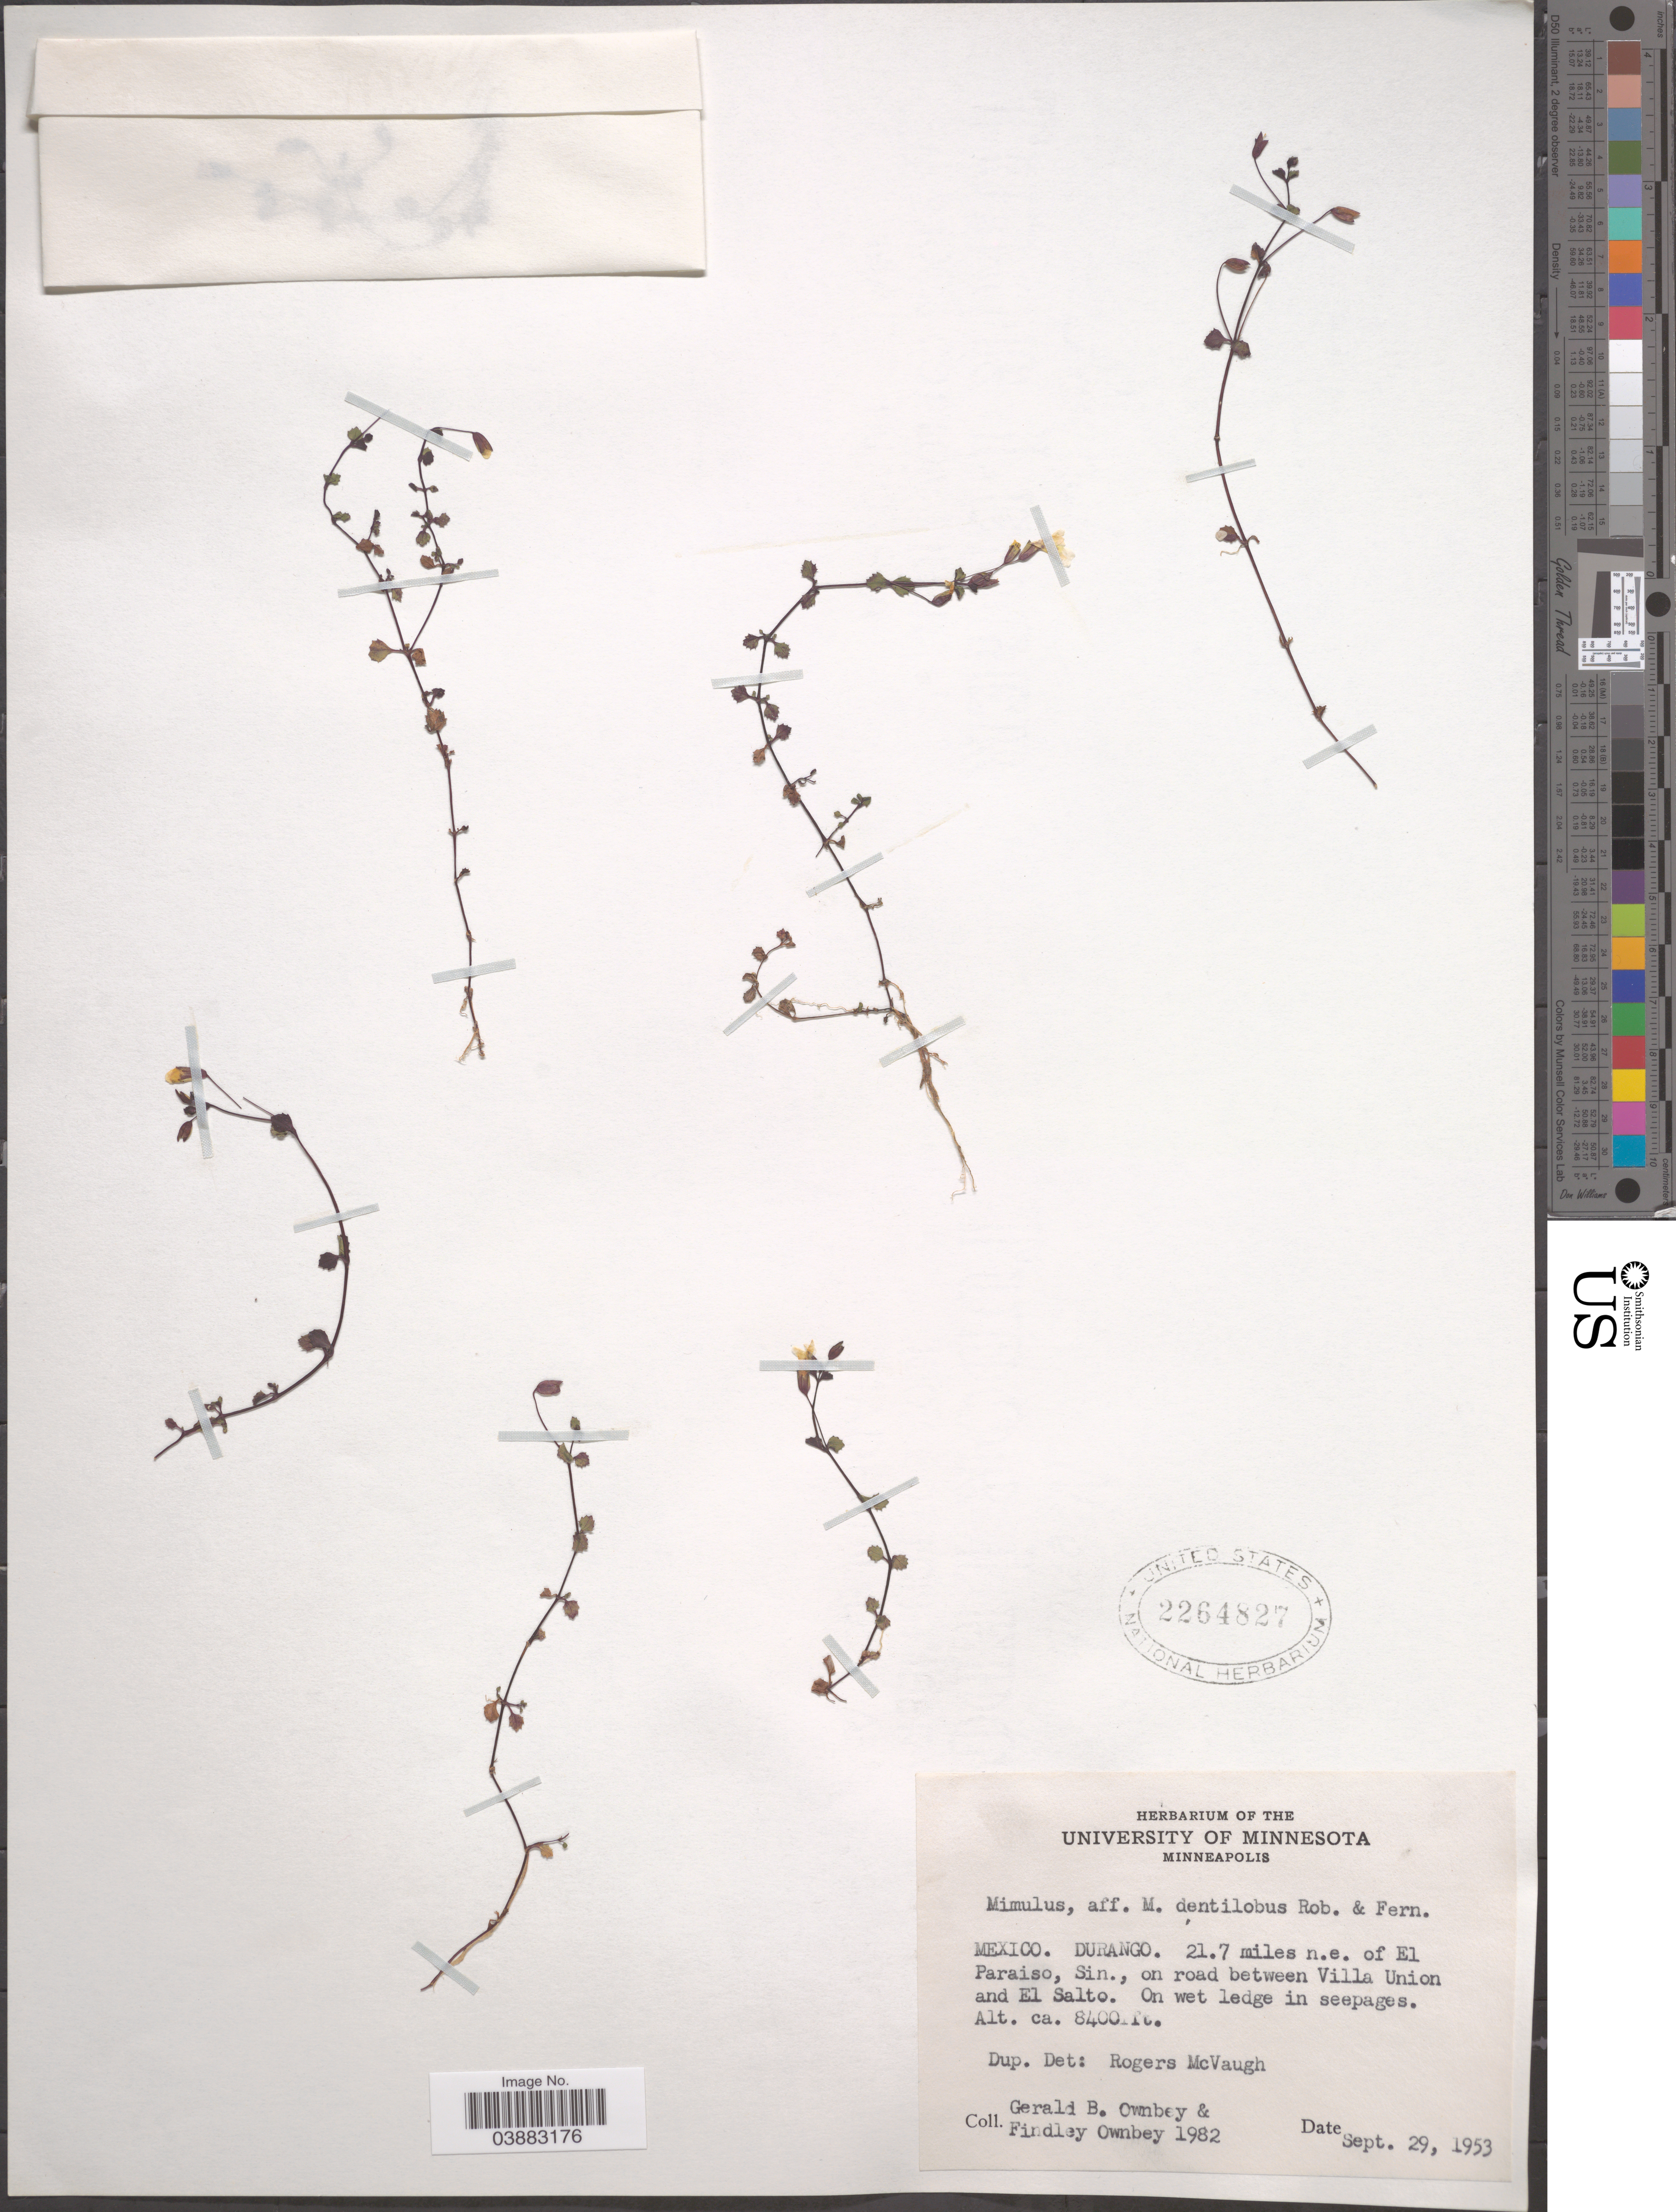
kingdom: Plantae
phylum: Tracheophyta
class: Magnoliopsida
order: Lamiales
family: Phrymaceae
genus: Mimulus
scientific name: Mimulus dentilobus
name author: B.L. Rob. & Fernald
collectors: G. B. Ownbey & F. Ownbey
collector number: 1982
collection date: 1953-09-29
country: Mexico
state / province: Durango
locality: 21.7 miles n.e. of El Paraiso, Sin., on road between Villa Union and El Salto.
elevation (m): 2560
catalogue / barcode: US 2264827